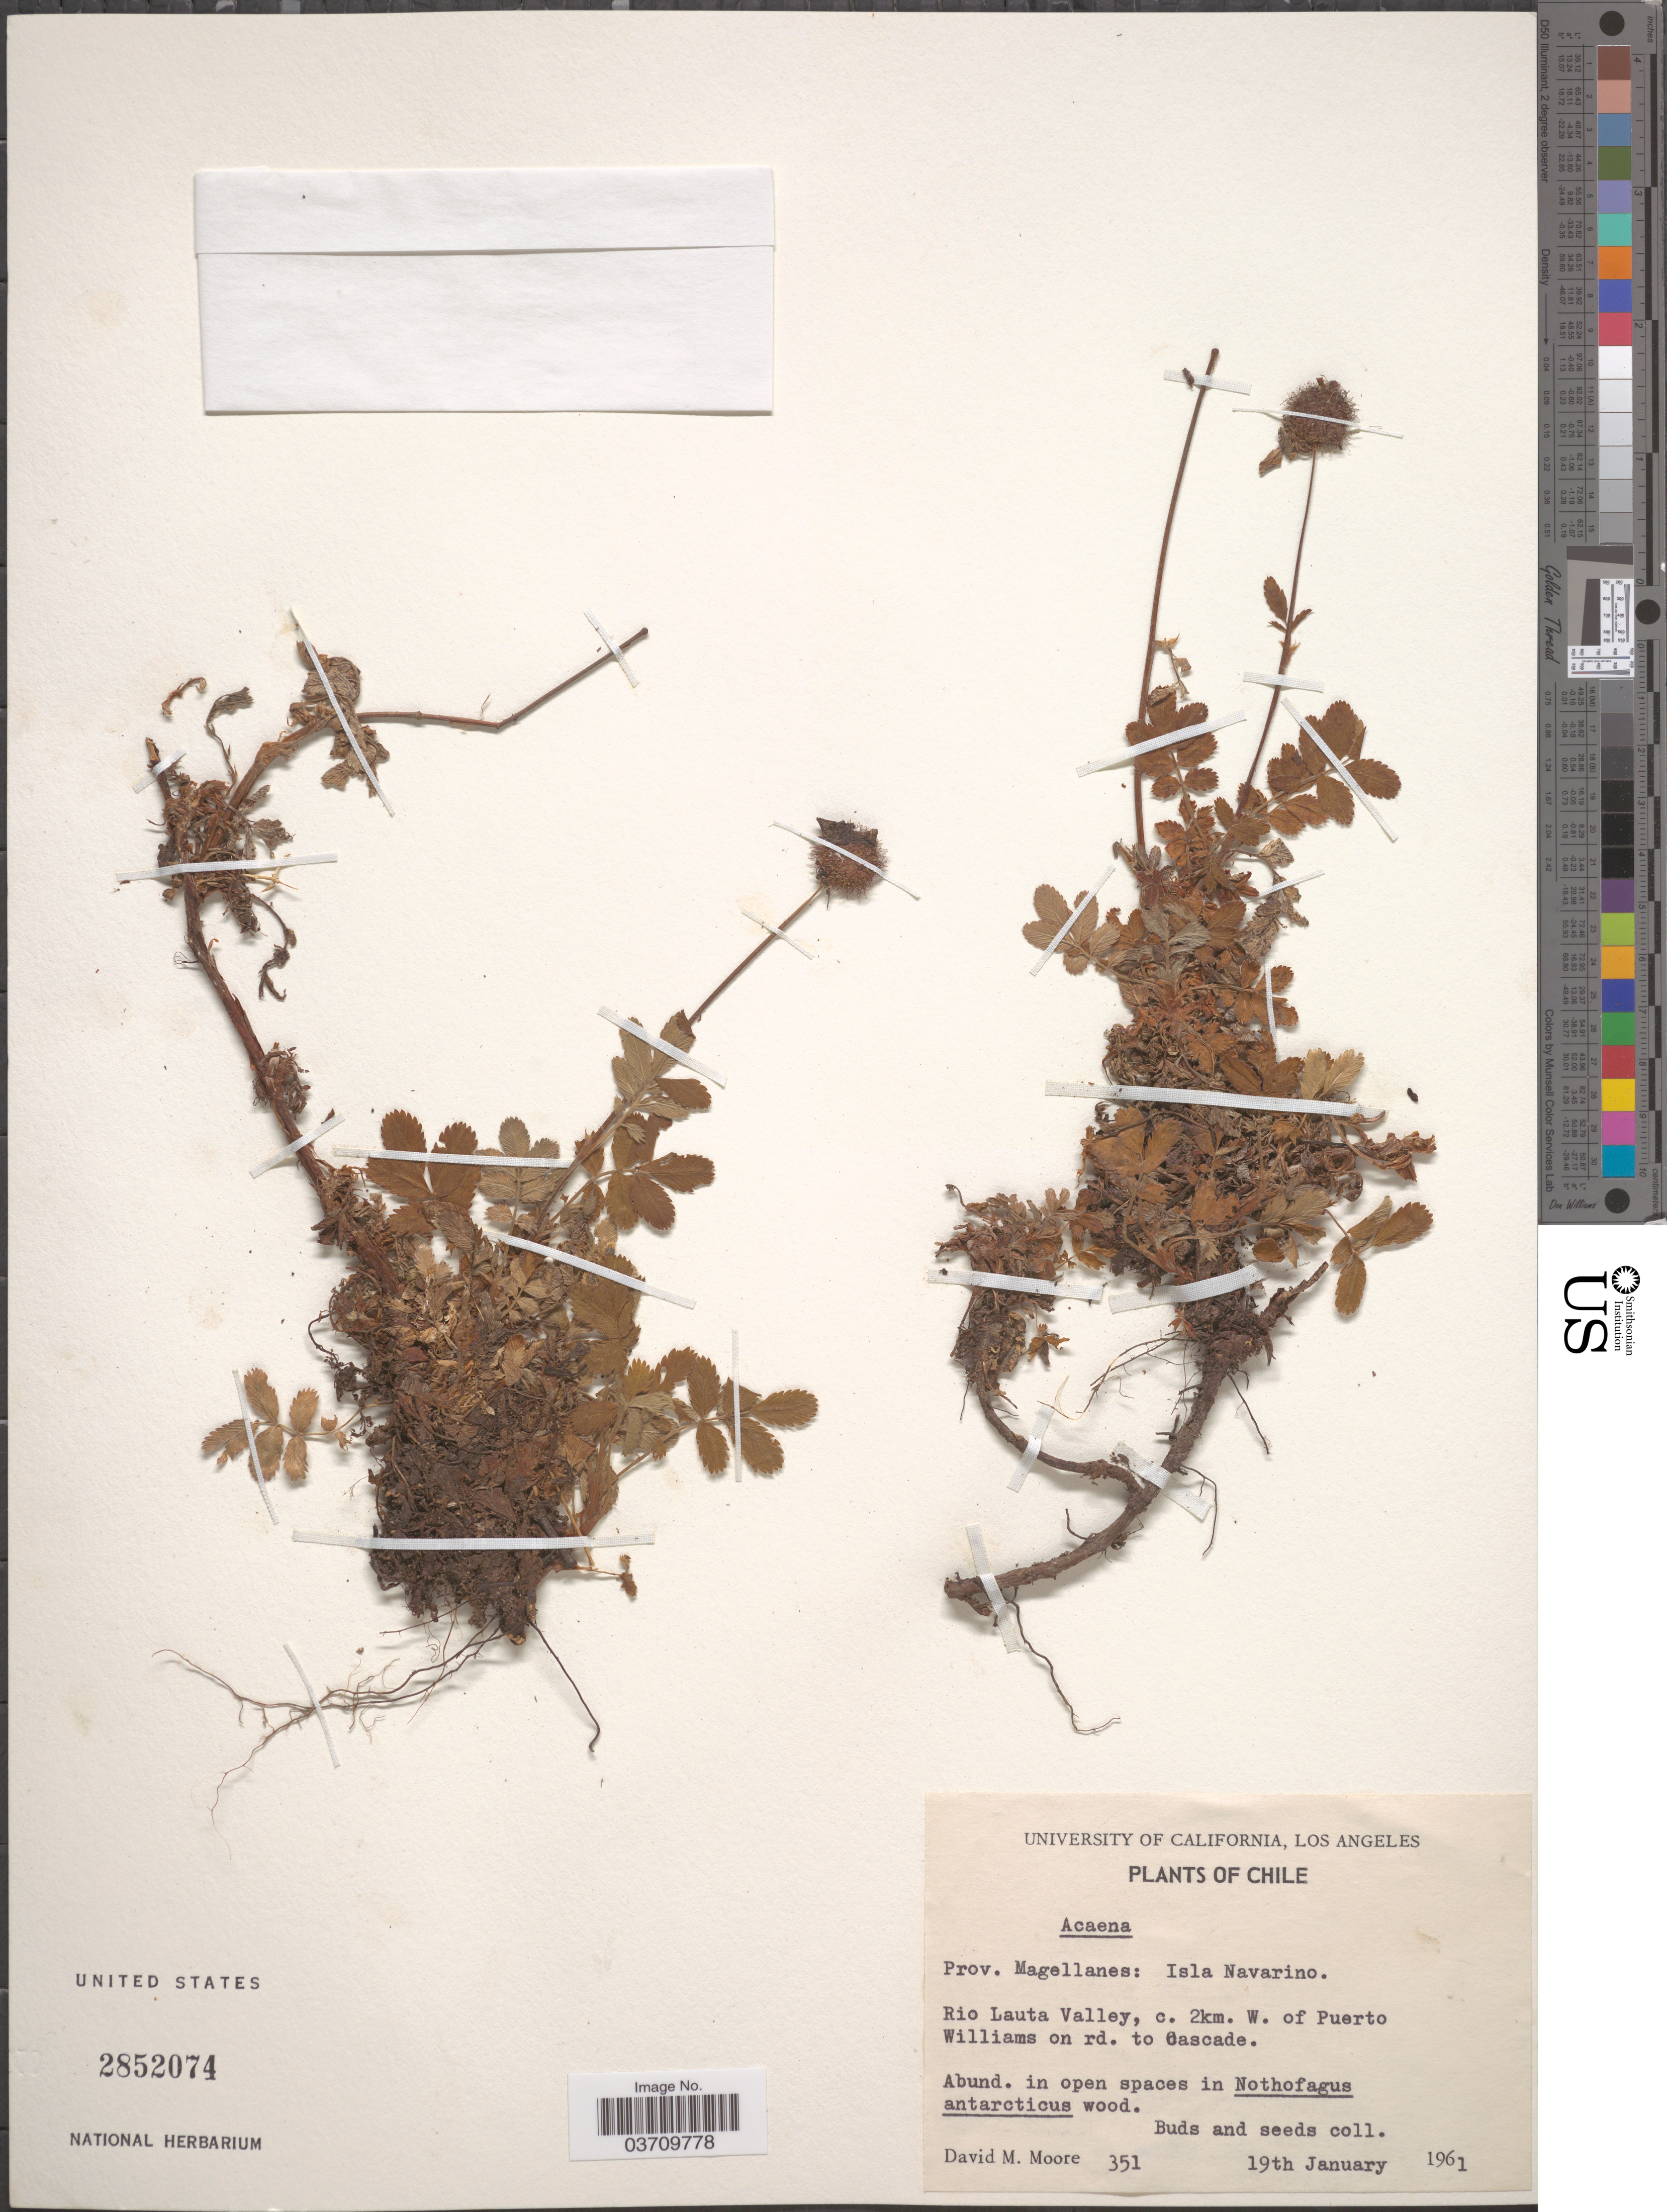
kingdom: Plantae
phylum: Tracheophyta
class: Magnoliopsida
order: Rosales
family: Rosaceae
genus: Acaena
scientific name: Acaena sp.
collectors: D. Moore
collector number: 351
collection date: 1961-01-19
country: Chile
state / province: Magallanes y de la Antártica Chilena (XII)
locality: Prov. Magellanes: Isla Navarino. Rio Lauta Valley, c. 2km. W. of Puerto Williams on rd. to Cascade.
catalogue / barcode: US 2852074